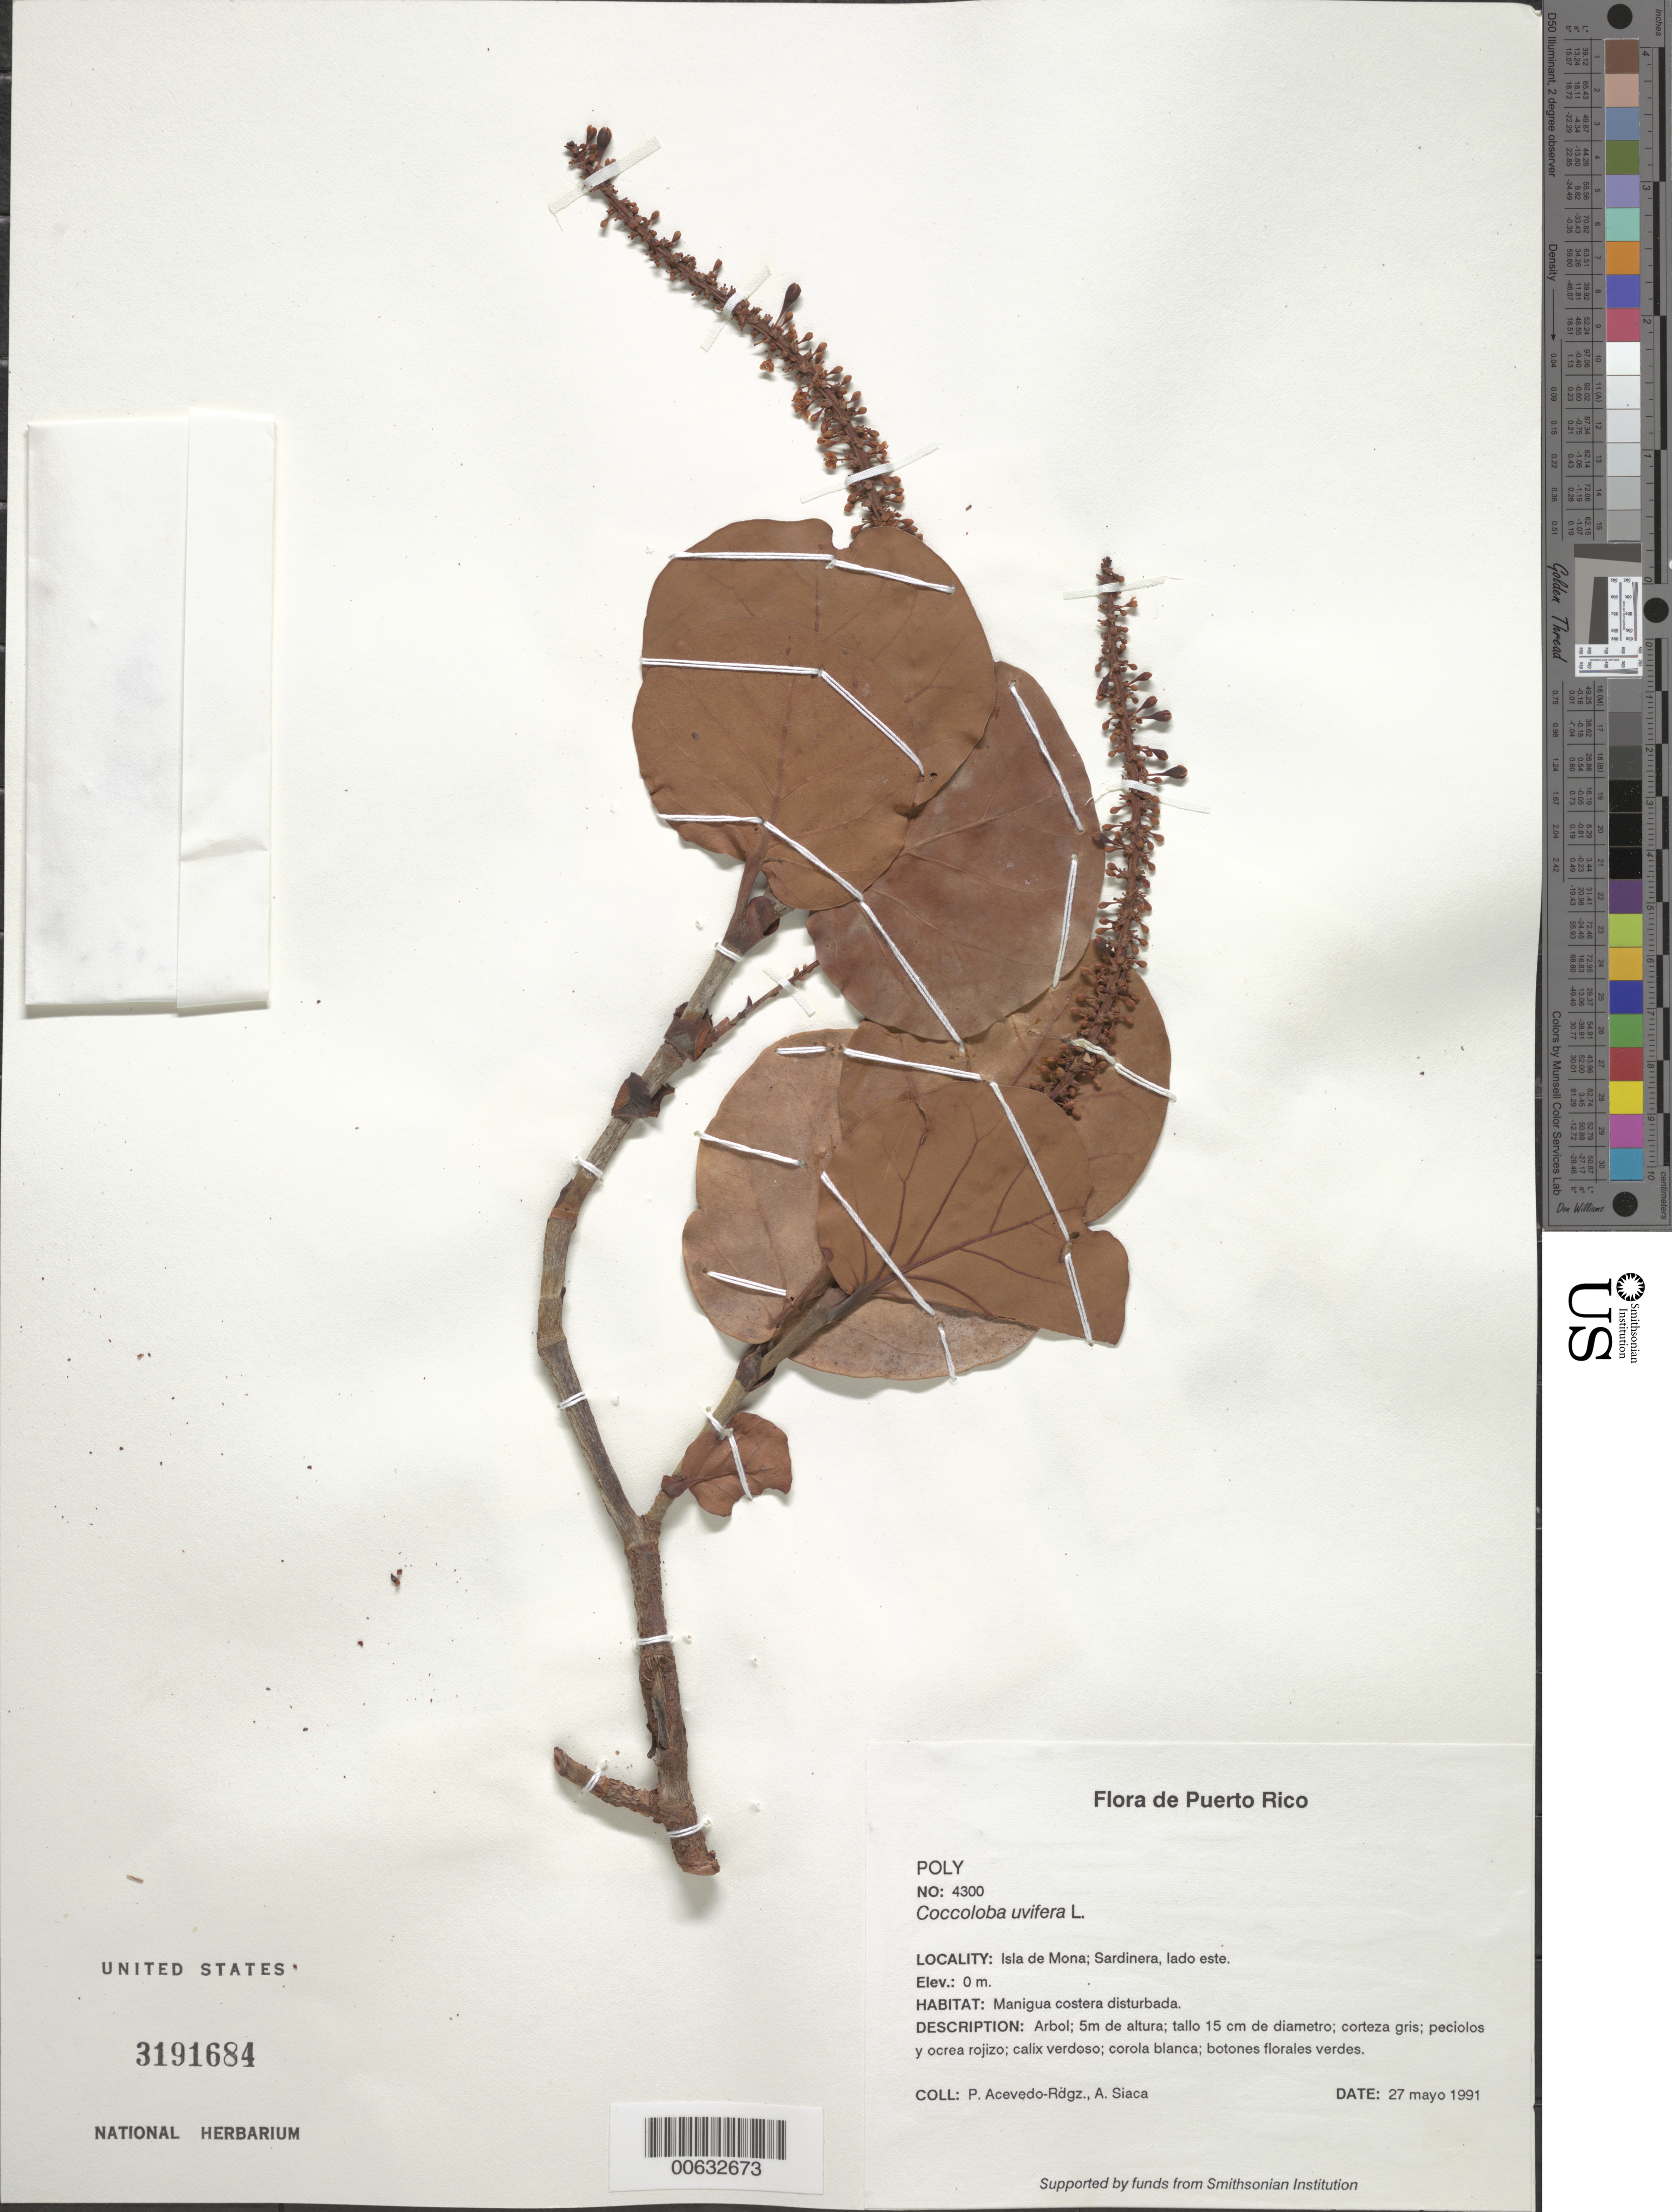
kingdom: Plantae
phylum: Tracheophyta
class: Magnoliopsida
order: Caryophyllales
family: Polygonaceae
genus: Coccoloba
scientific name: Coccoloba uvifera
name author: L.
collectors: P. Acevedo-Rodr. & A. Siaca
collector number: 4300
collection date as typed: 27 May 1991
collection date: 1991-05-27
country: Puerto Rico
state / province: Mayaguëz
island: Mona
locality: Isla de Mona; Sardinera, lado este.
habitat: Manigua costera disturbada.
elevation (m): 0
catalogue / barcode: US 3191684